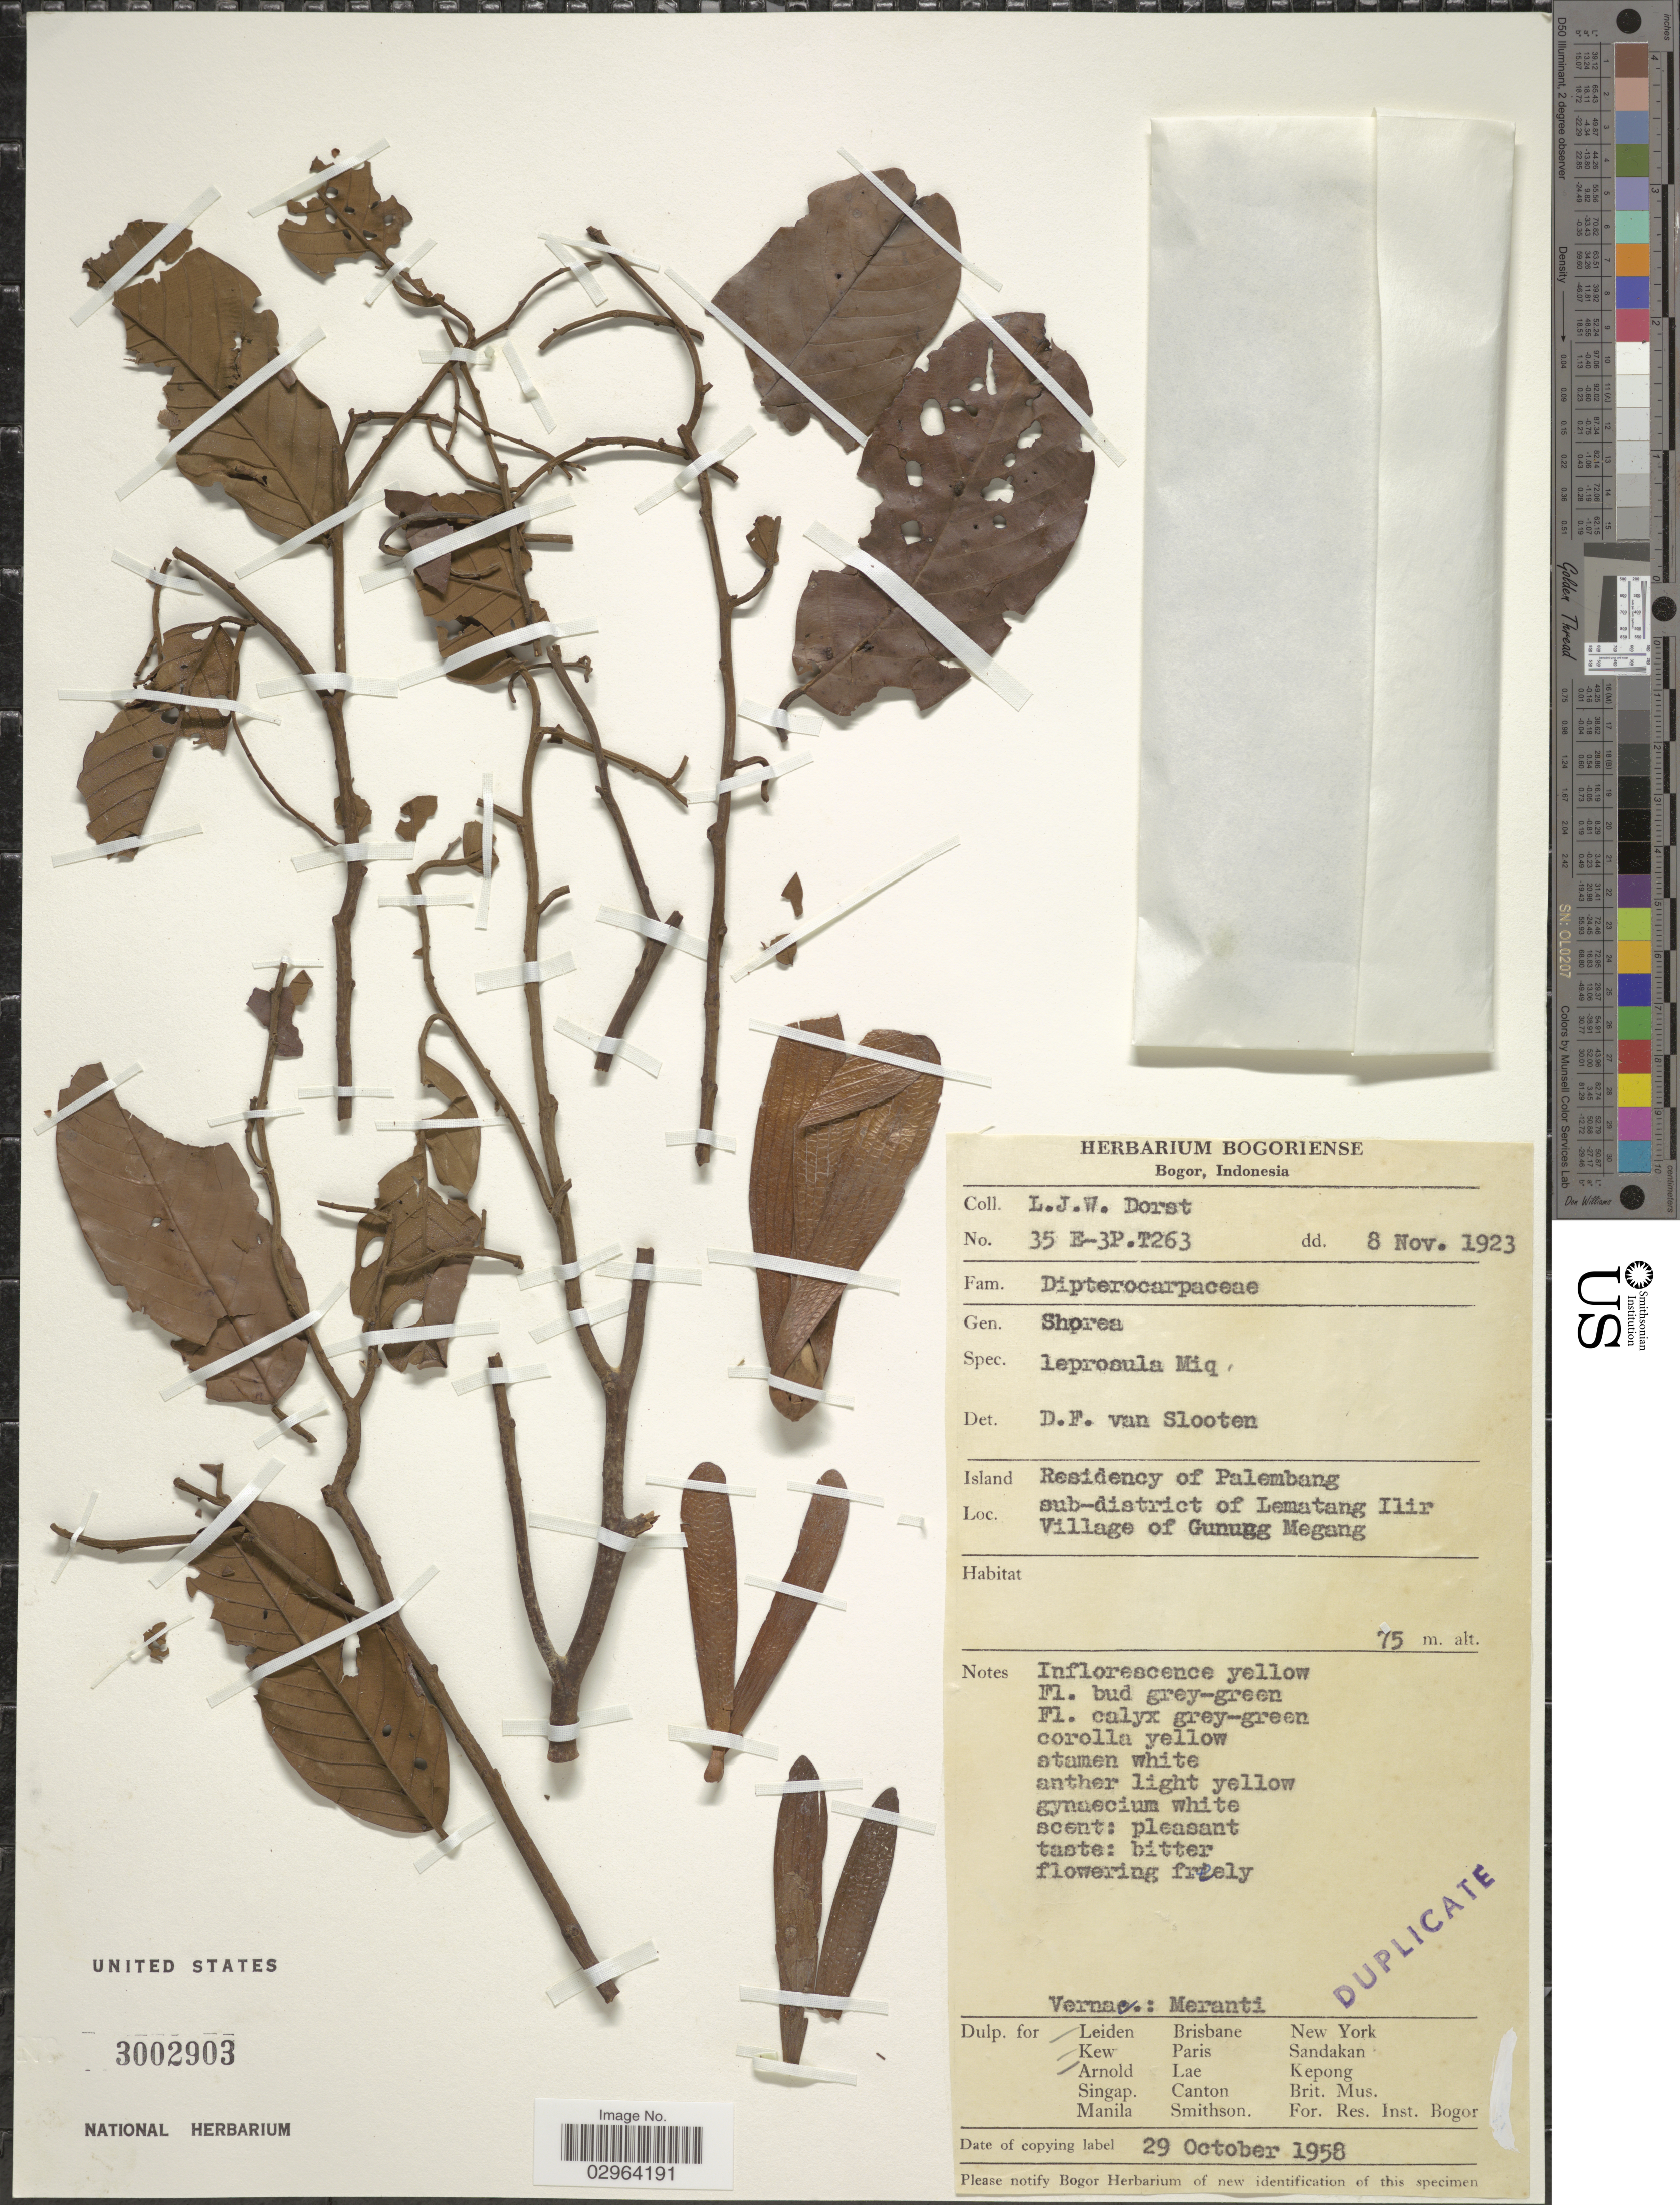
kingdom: Plantae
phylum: Tracheophyta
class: Magnoliopsida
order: Malvales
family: Dipterocarpaceae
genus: Rubroshorea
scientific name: Rubroshorea leprosula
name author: (Miq.) P.S. Ashton & J. Heck.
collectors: L. Dorst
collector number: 35E-3P.T263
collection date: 1923-11-08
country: Indonesia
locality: Island Residency of Palembang sub-district of Lematung Ilir Village of Gunung Megang.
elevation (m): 75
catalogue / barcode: US 3002903